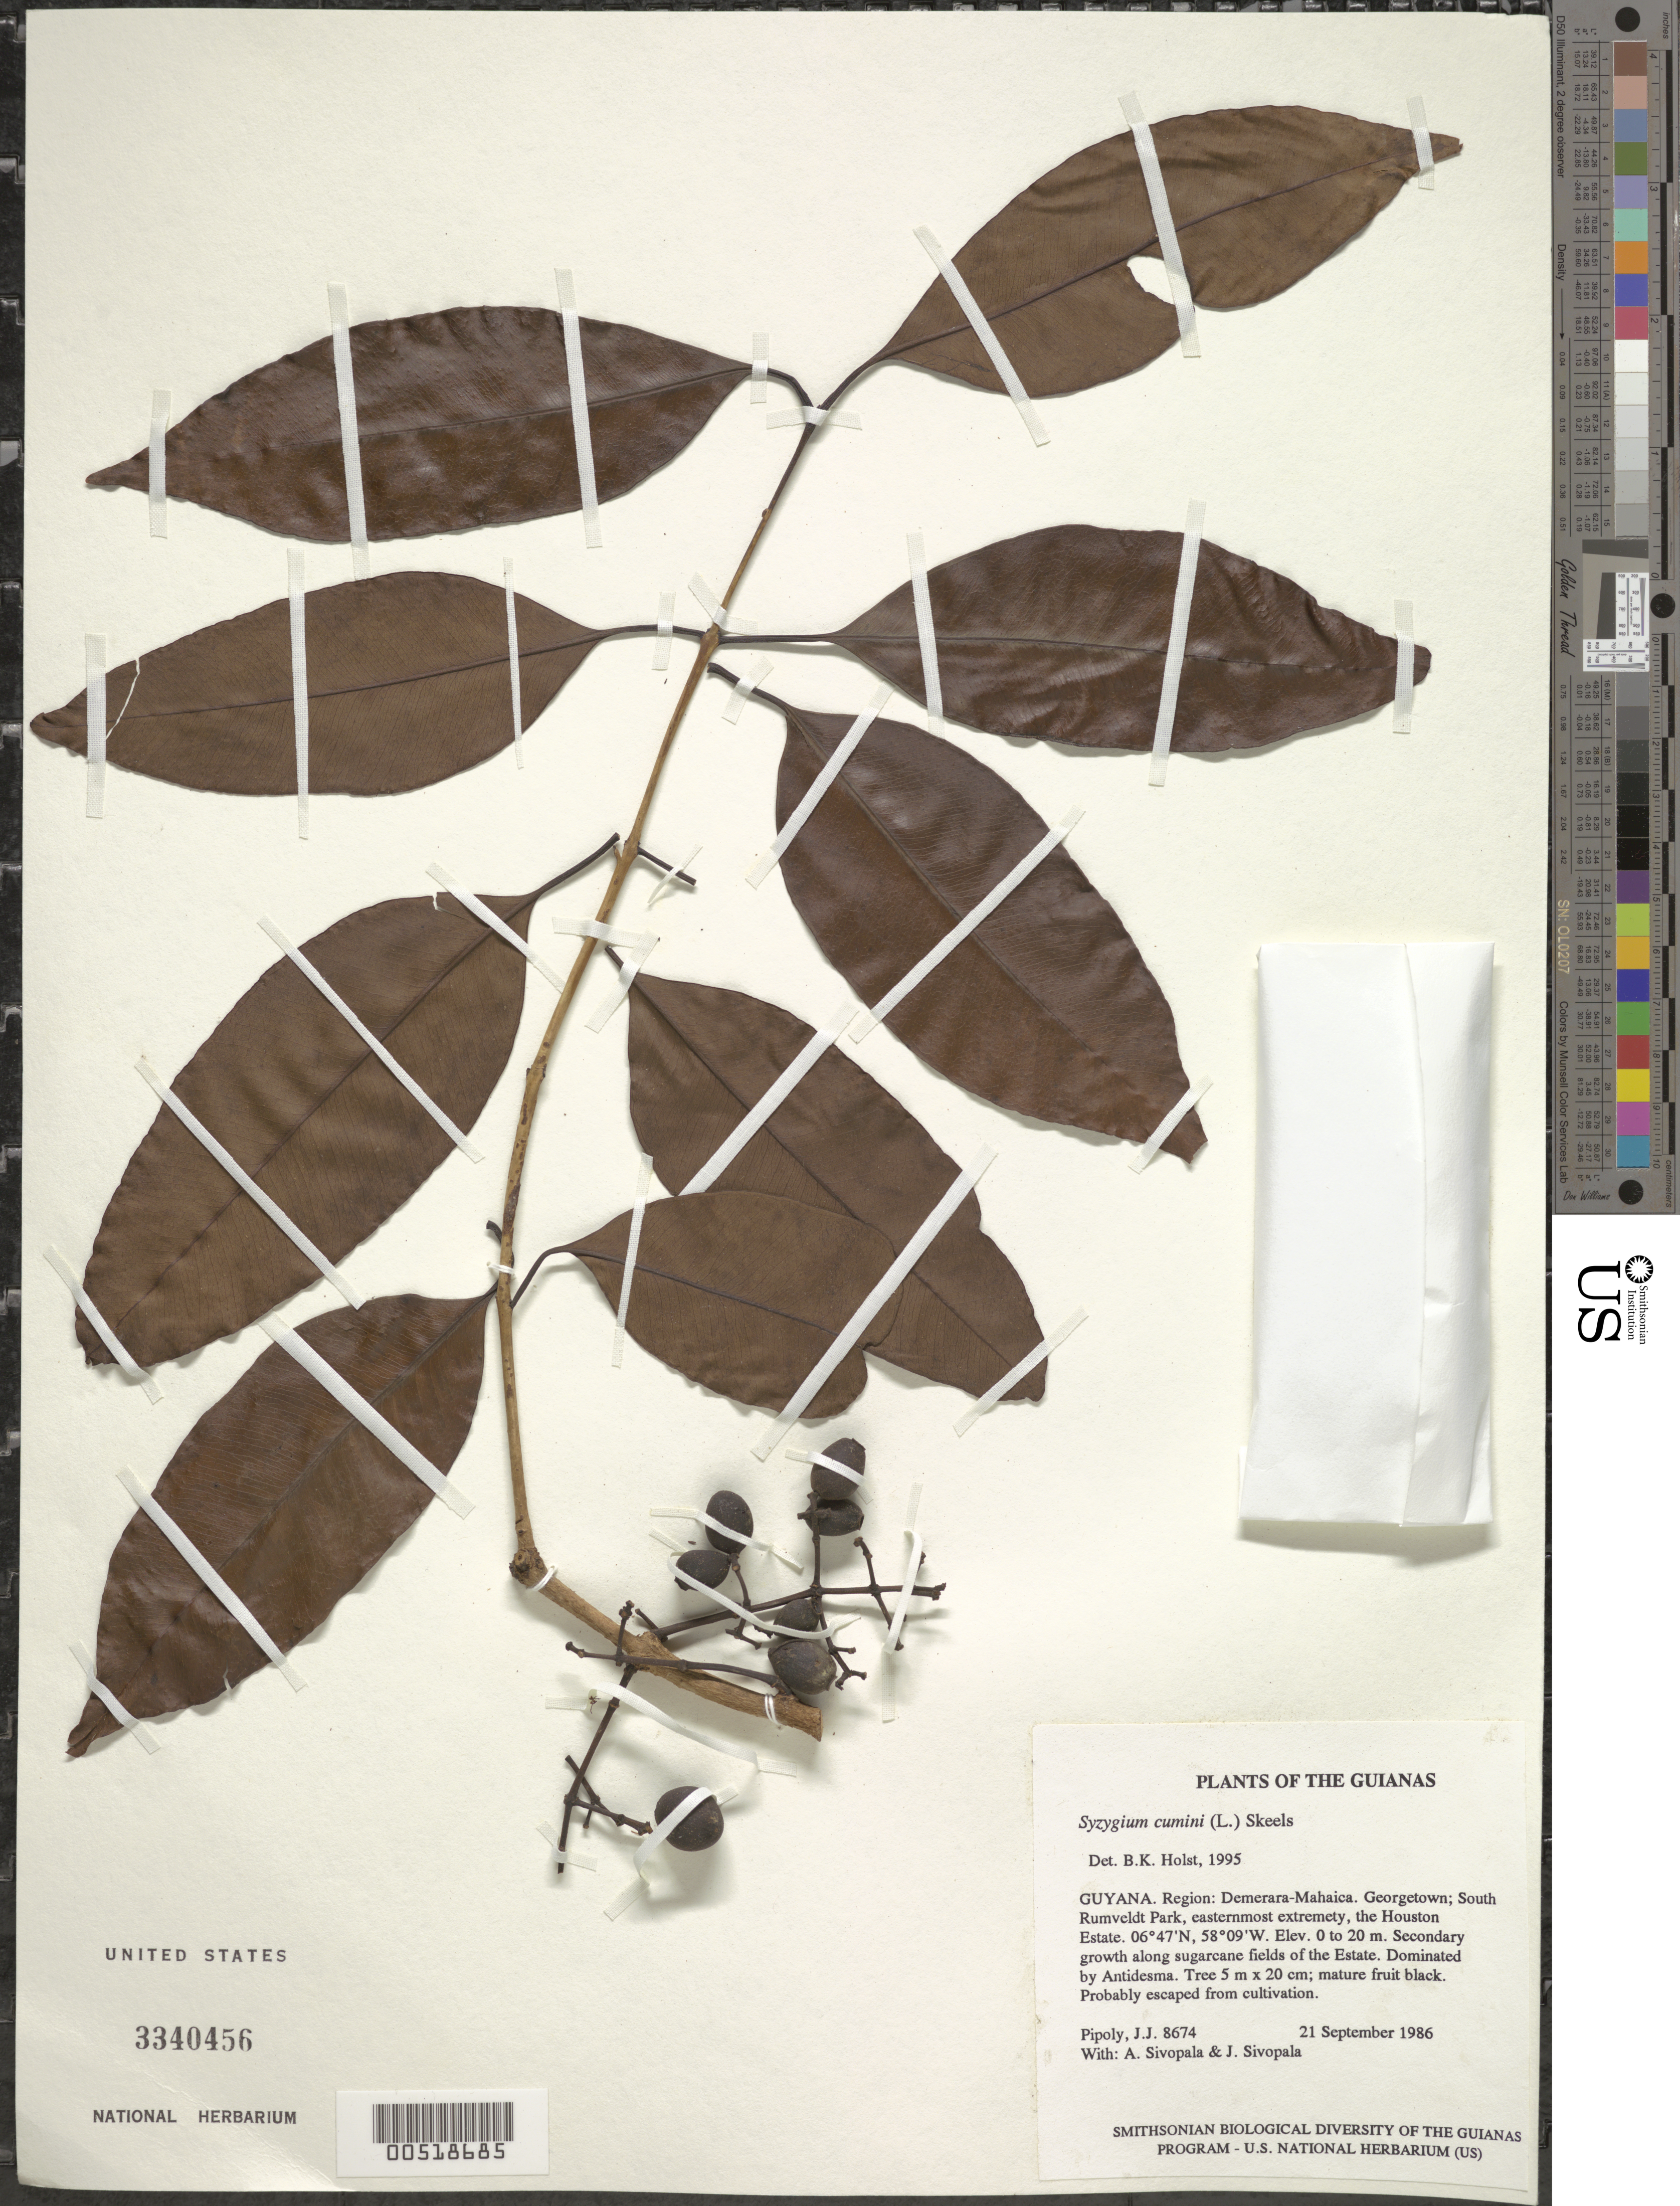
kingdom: Plantae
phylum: Tracheophyta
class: Magnoliopsida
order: Myrtales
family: Myrtaceae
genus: Syzygium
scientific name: Syzygium cumini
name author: (L.) Skeels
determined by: Holst, Bruce K.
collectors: J. J. Pipoly, A. Sivopala & J. Sivopala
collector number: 8674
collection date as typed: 21 September 1986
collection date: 1986-09-21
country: Guyana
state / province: Demerara-Mahaica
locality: Georgetown; South Rumveldt Park, easternmost extremety, the Houston Estate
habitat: Secondary growth along sugarcane fields of the Estate. Dominated by Antidesma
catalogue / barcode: US 3340456